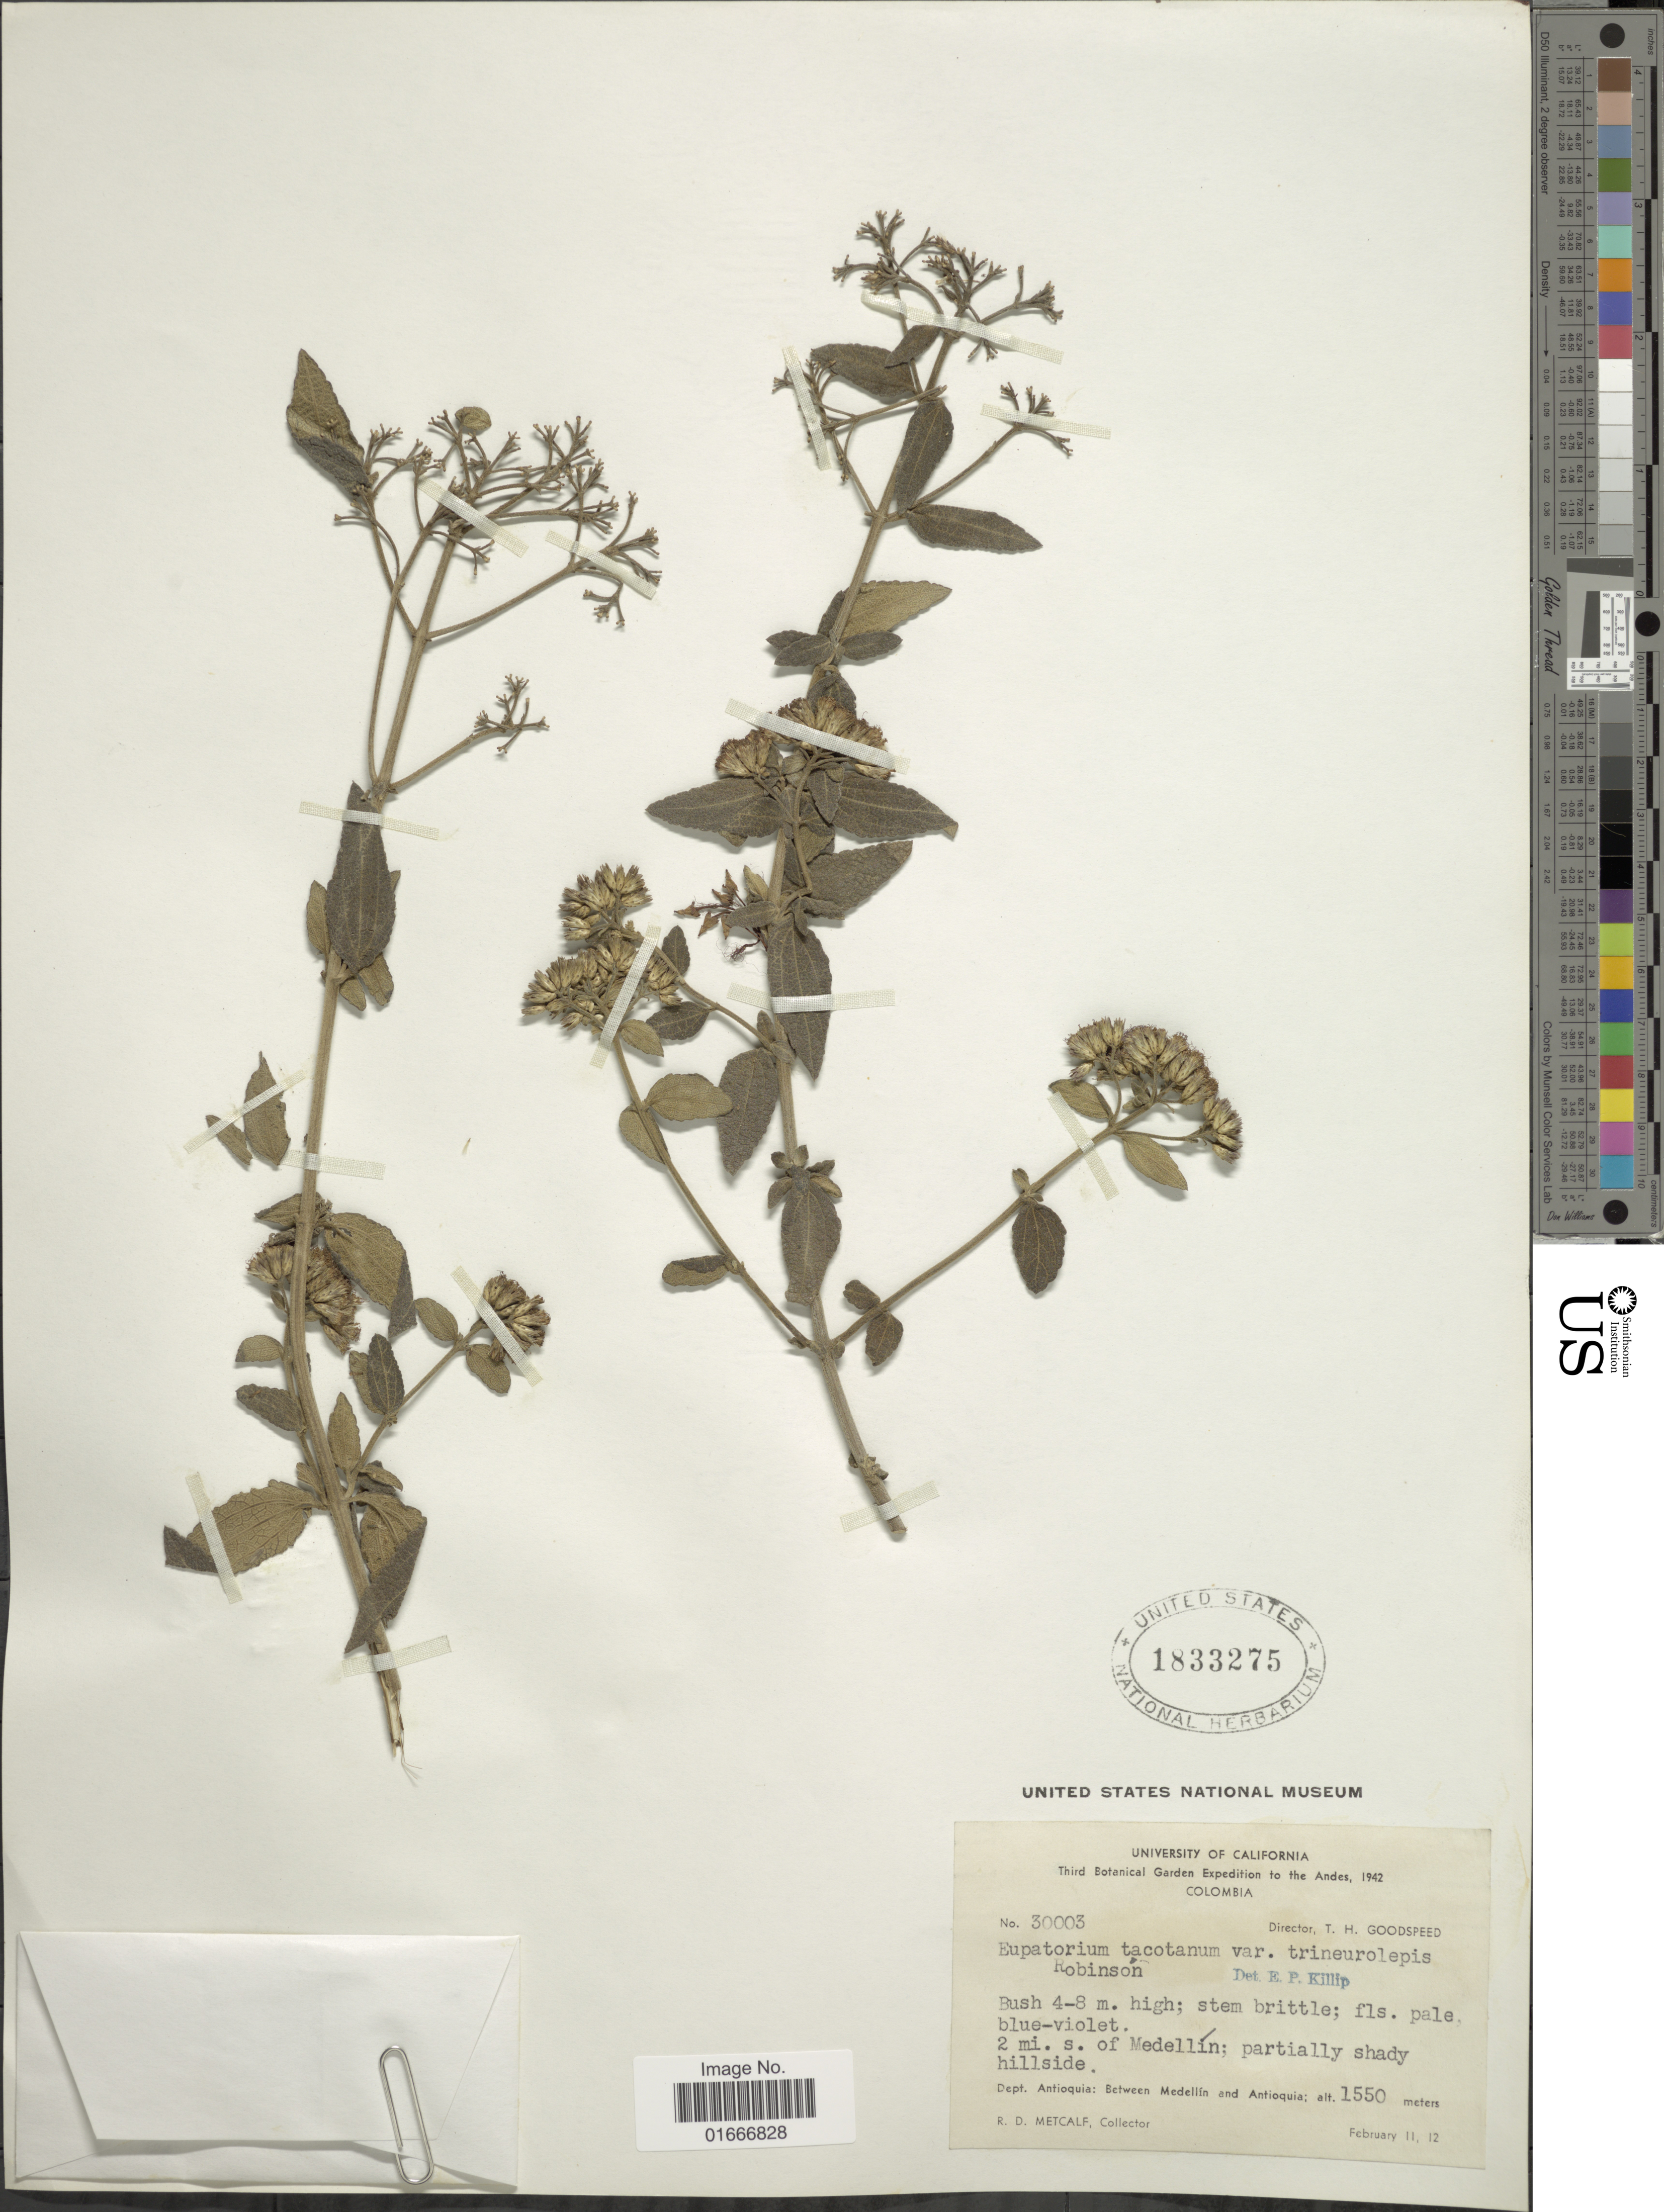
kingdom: Plantae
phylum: Tracheophyta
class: Magnoliopsida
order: Asterales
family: Asteraceae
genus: Chromolaena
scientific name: Chromolaena tacotana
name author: (Klatt) R.M. King & H. Rob.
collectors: R. D. Metcalf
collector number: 30003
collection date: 1942-02-11/1942-02-12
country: Colombia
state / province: Antioquia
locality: Between Medellin and Antioquia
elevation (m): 1550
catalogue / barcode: US 1833275